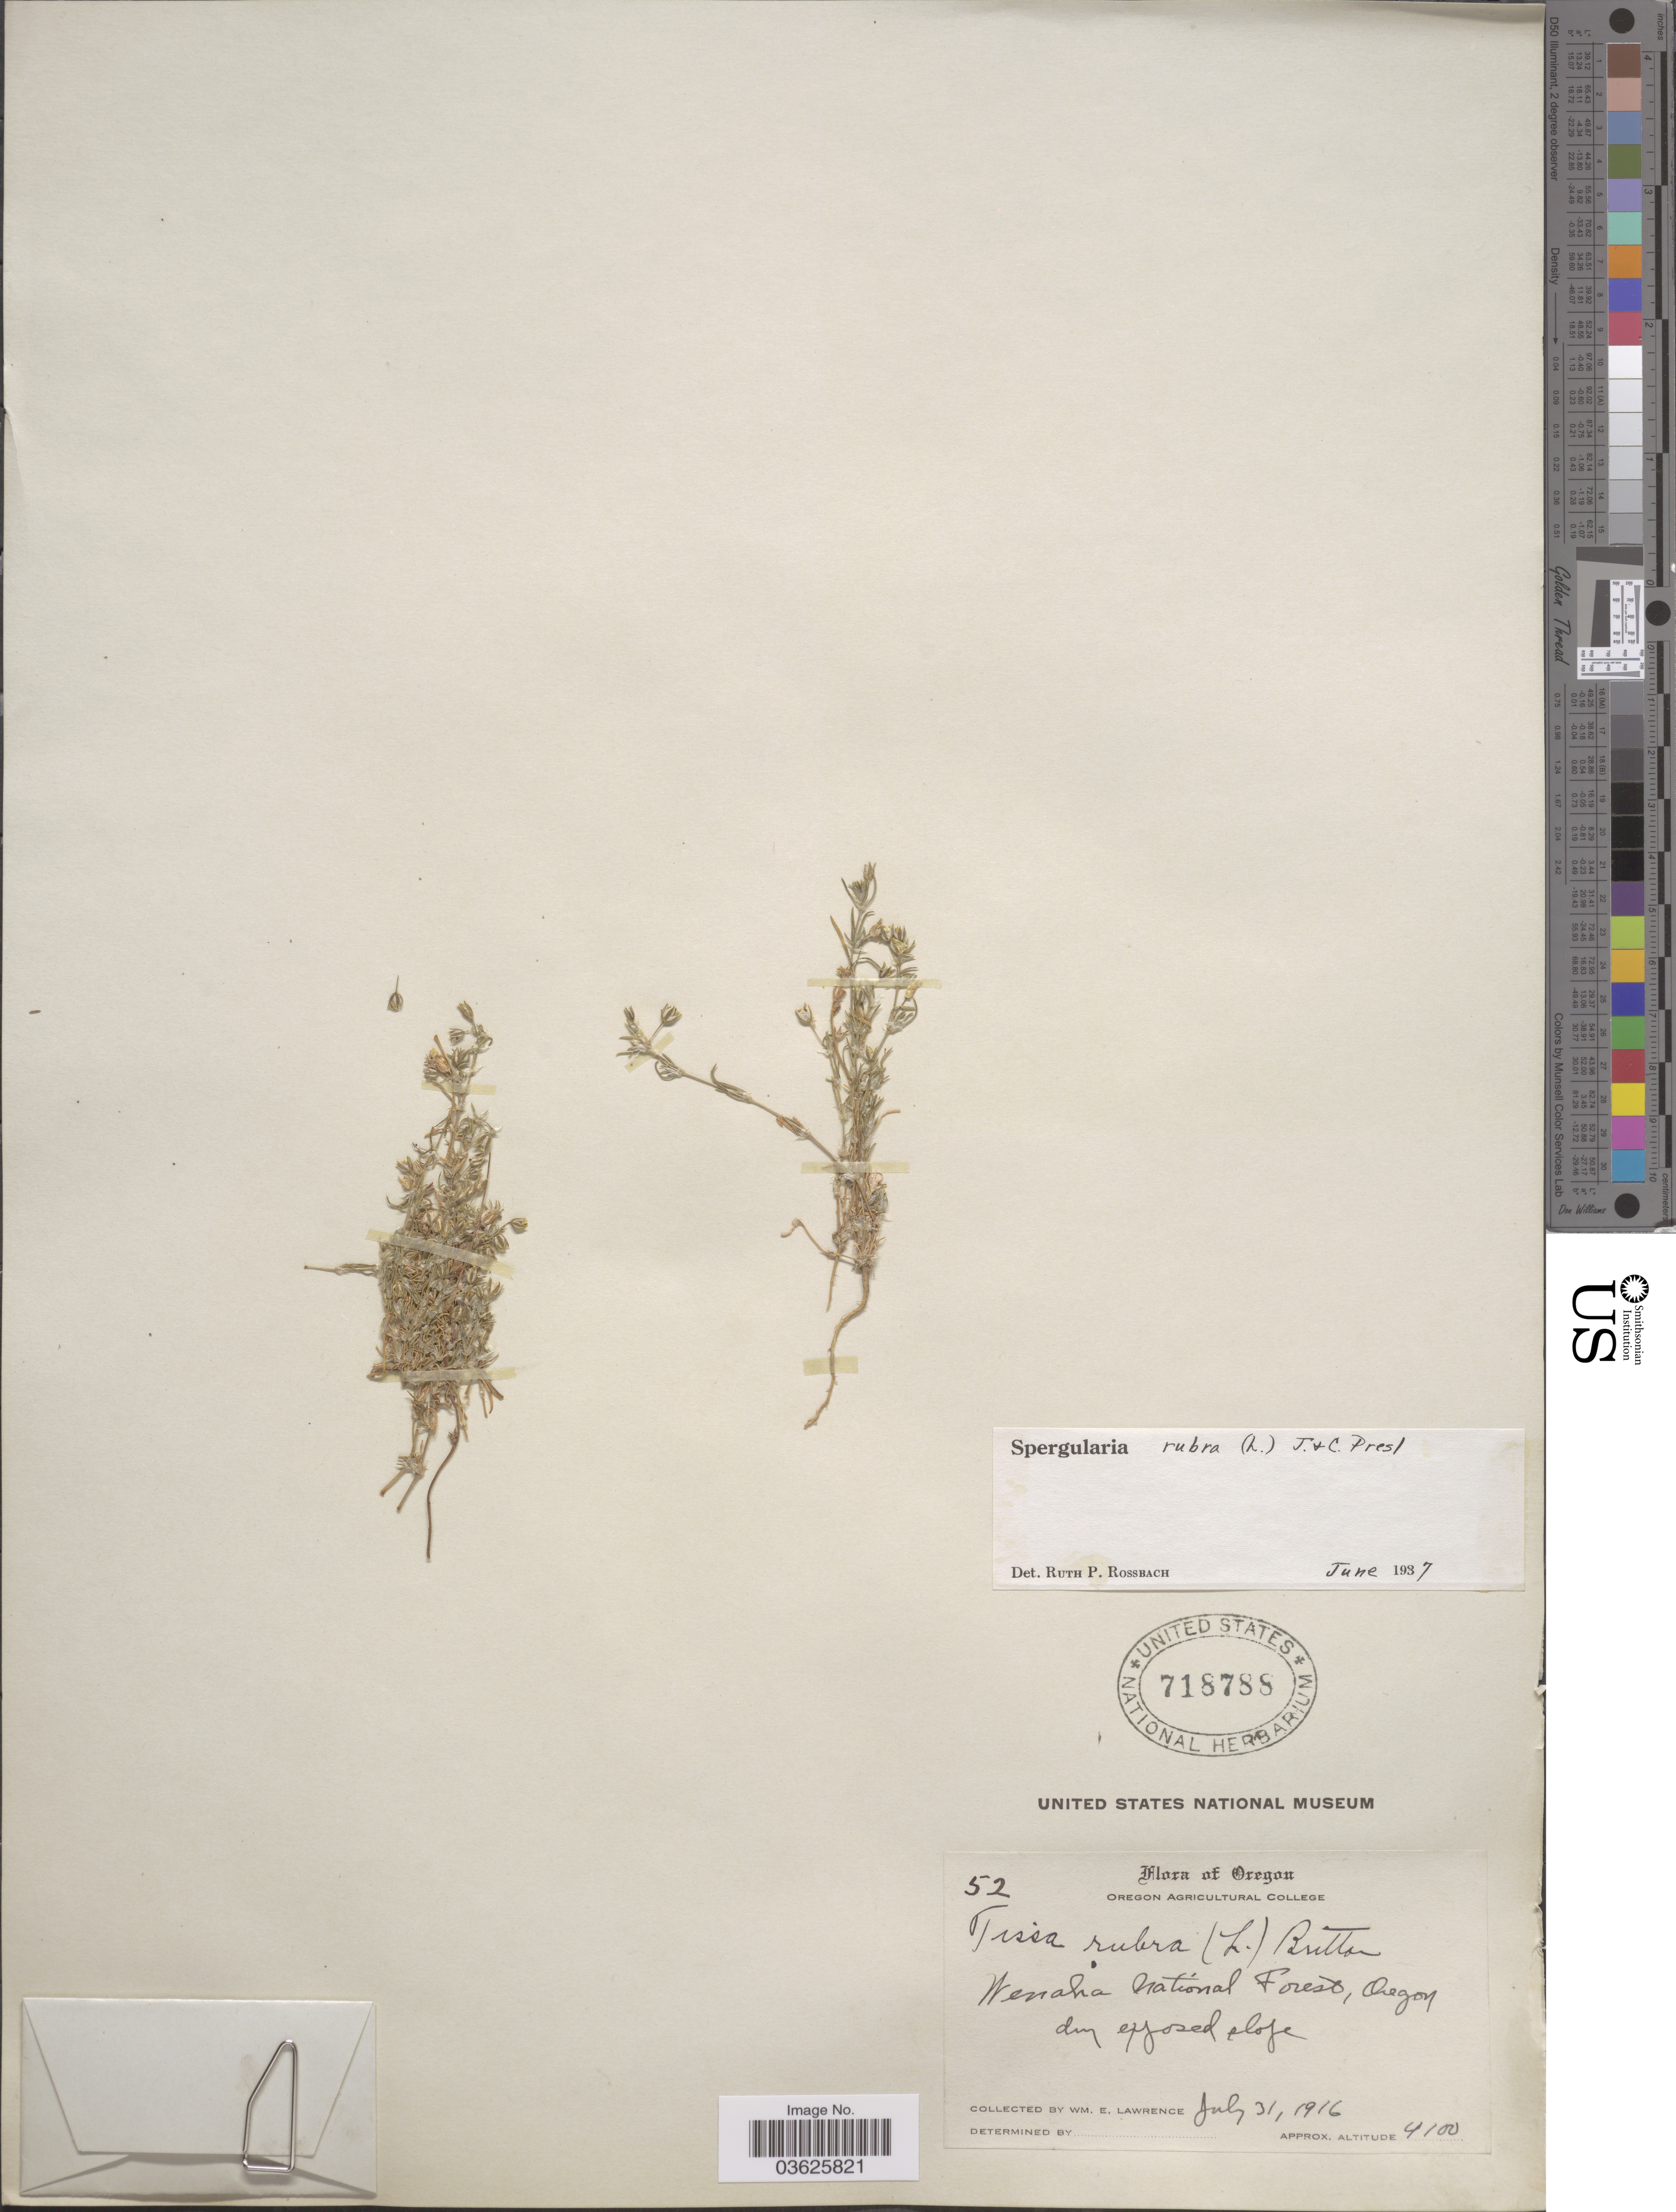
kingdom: Plantae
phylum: Tracheophyta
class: Magnoliopsida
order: Caryophyllales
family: Caryophyllaceae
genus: Spergularia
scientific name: Spergularia rubra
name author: (L.) J. Presl & C. Presl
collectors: W. Lawrence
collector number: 52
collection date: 1916-07-31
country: United States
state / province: Oregon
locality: Wenaha National Forest, Oregon.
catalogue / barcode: US 718788